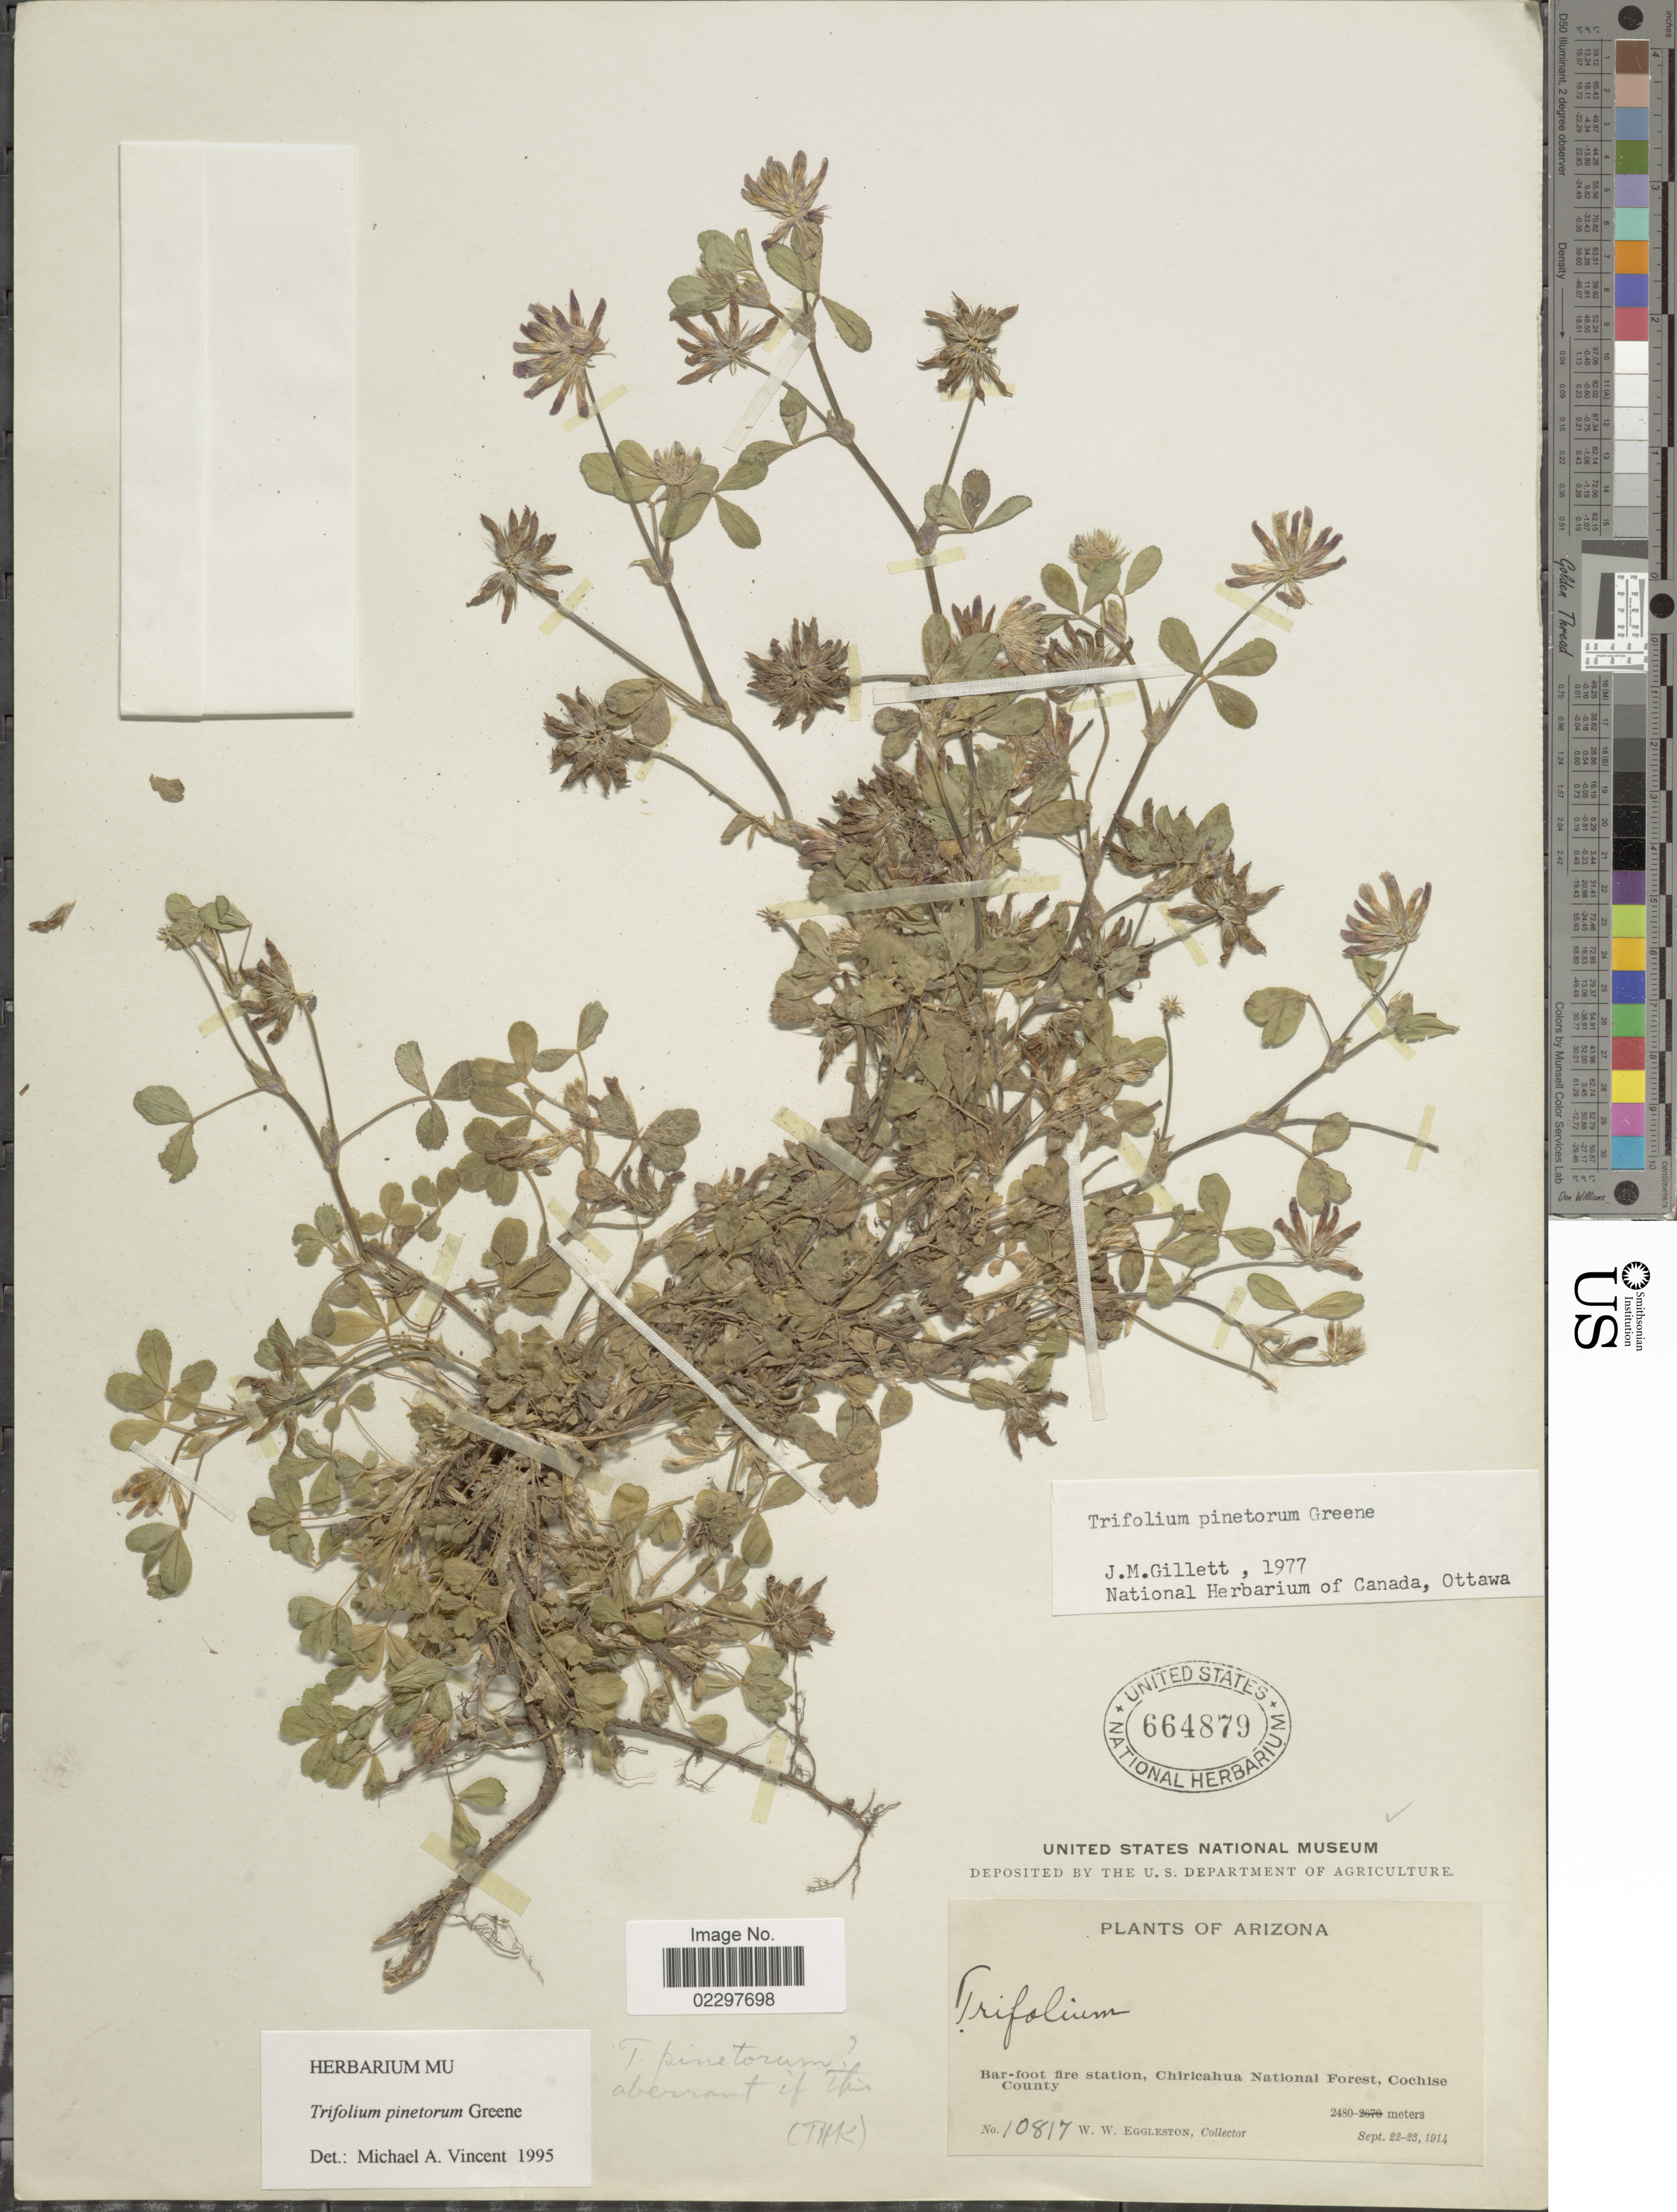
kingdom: Plantae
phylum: Tracheophyta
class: Magnoliopsida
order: Fabales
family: Fabaceae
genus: Trifolium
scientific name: Trifolium pinetorum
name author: Greene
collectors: W. W. Eggleston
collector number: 10817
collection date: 1914-09-22/1914-09-23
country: United States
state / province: Arizona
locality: Bar-foot station, Chiricahua National Forest, Cochise County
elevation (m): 2480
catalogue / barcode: US 664879